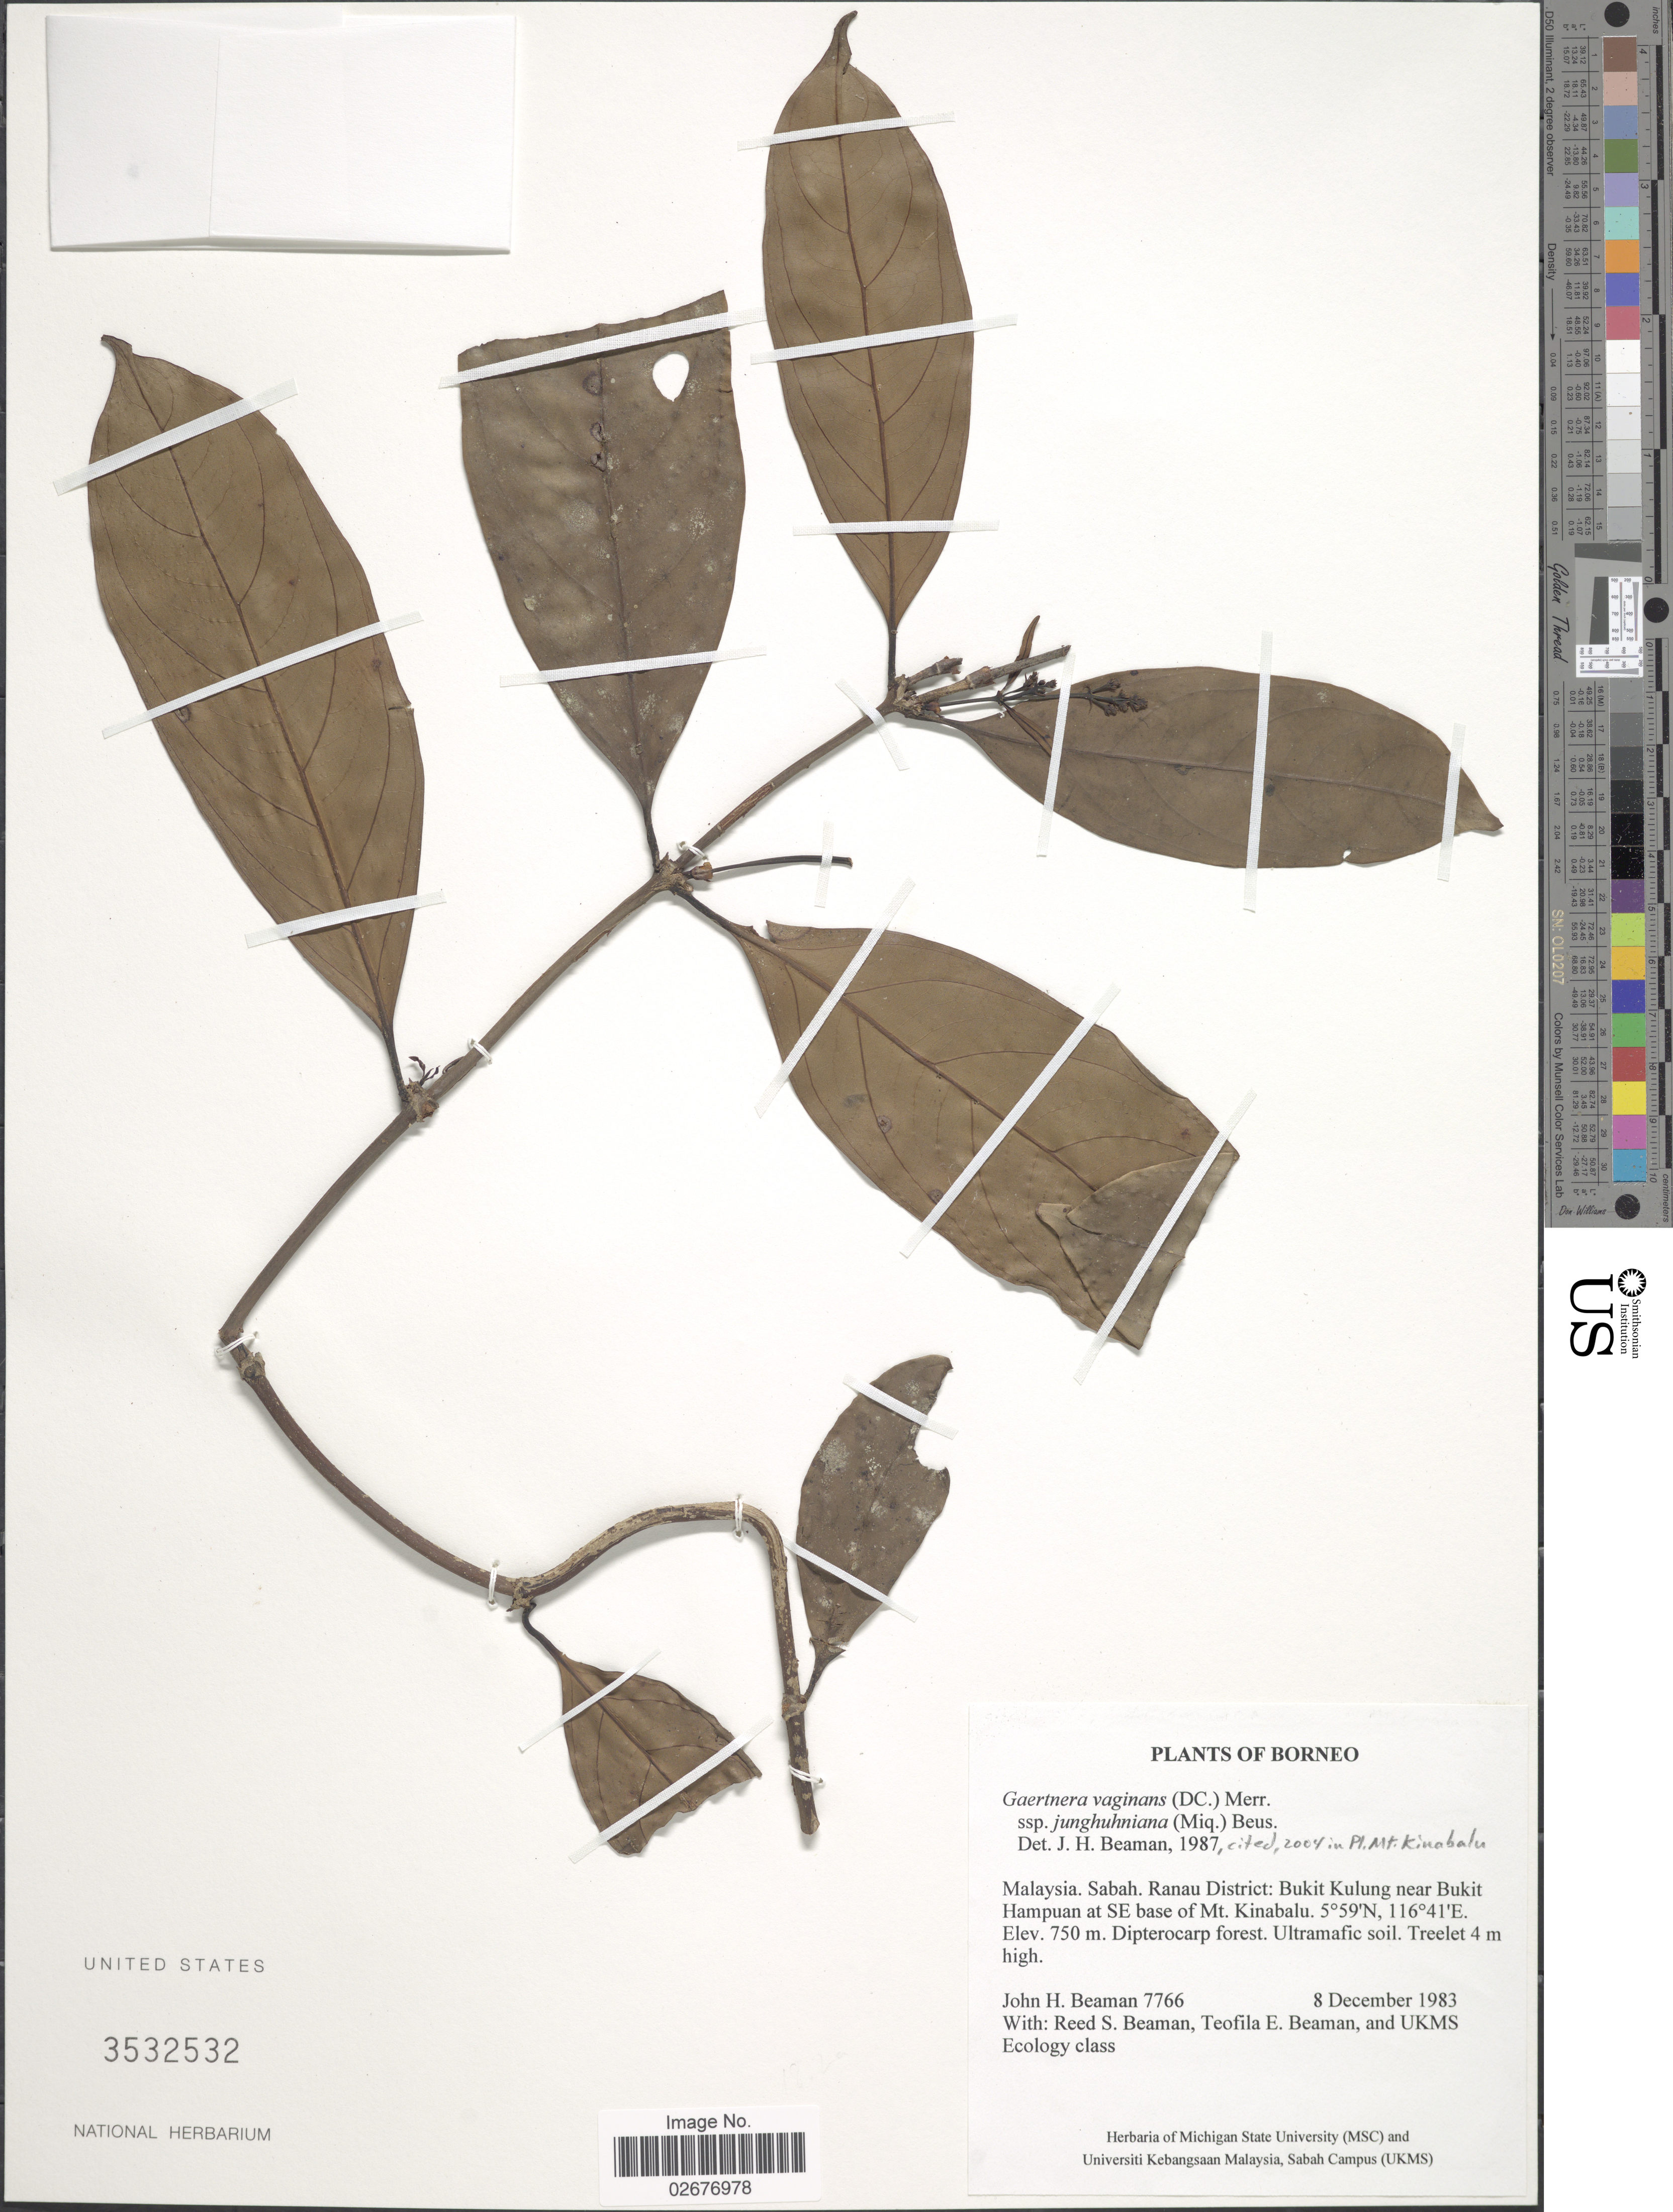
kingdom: Plantae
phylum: Tracheophyta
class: Magnoliopsida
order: Gentianales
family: Rubiaceae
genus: Gaertnera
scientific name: Gaertnera junghuhniana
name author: Miq.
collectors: J. H. Beaman, R. S. Beaman, T. E. Beaman & UKMS Ecology Class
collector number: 7766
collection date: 1983-12-08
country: Malaysia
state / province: Sabah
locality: Borneo, Ranau District: Bukit Kulung near Bukit Hampuan at SE base of Mt. Kinabalu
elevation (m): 750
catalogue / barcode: US 3532532